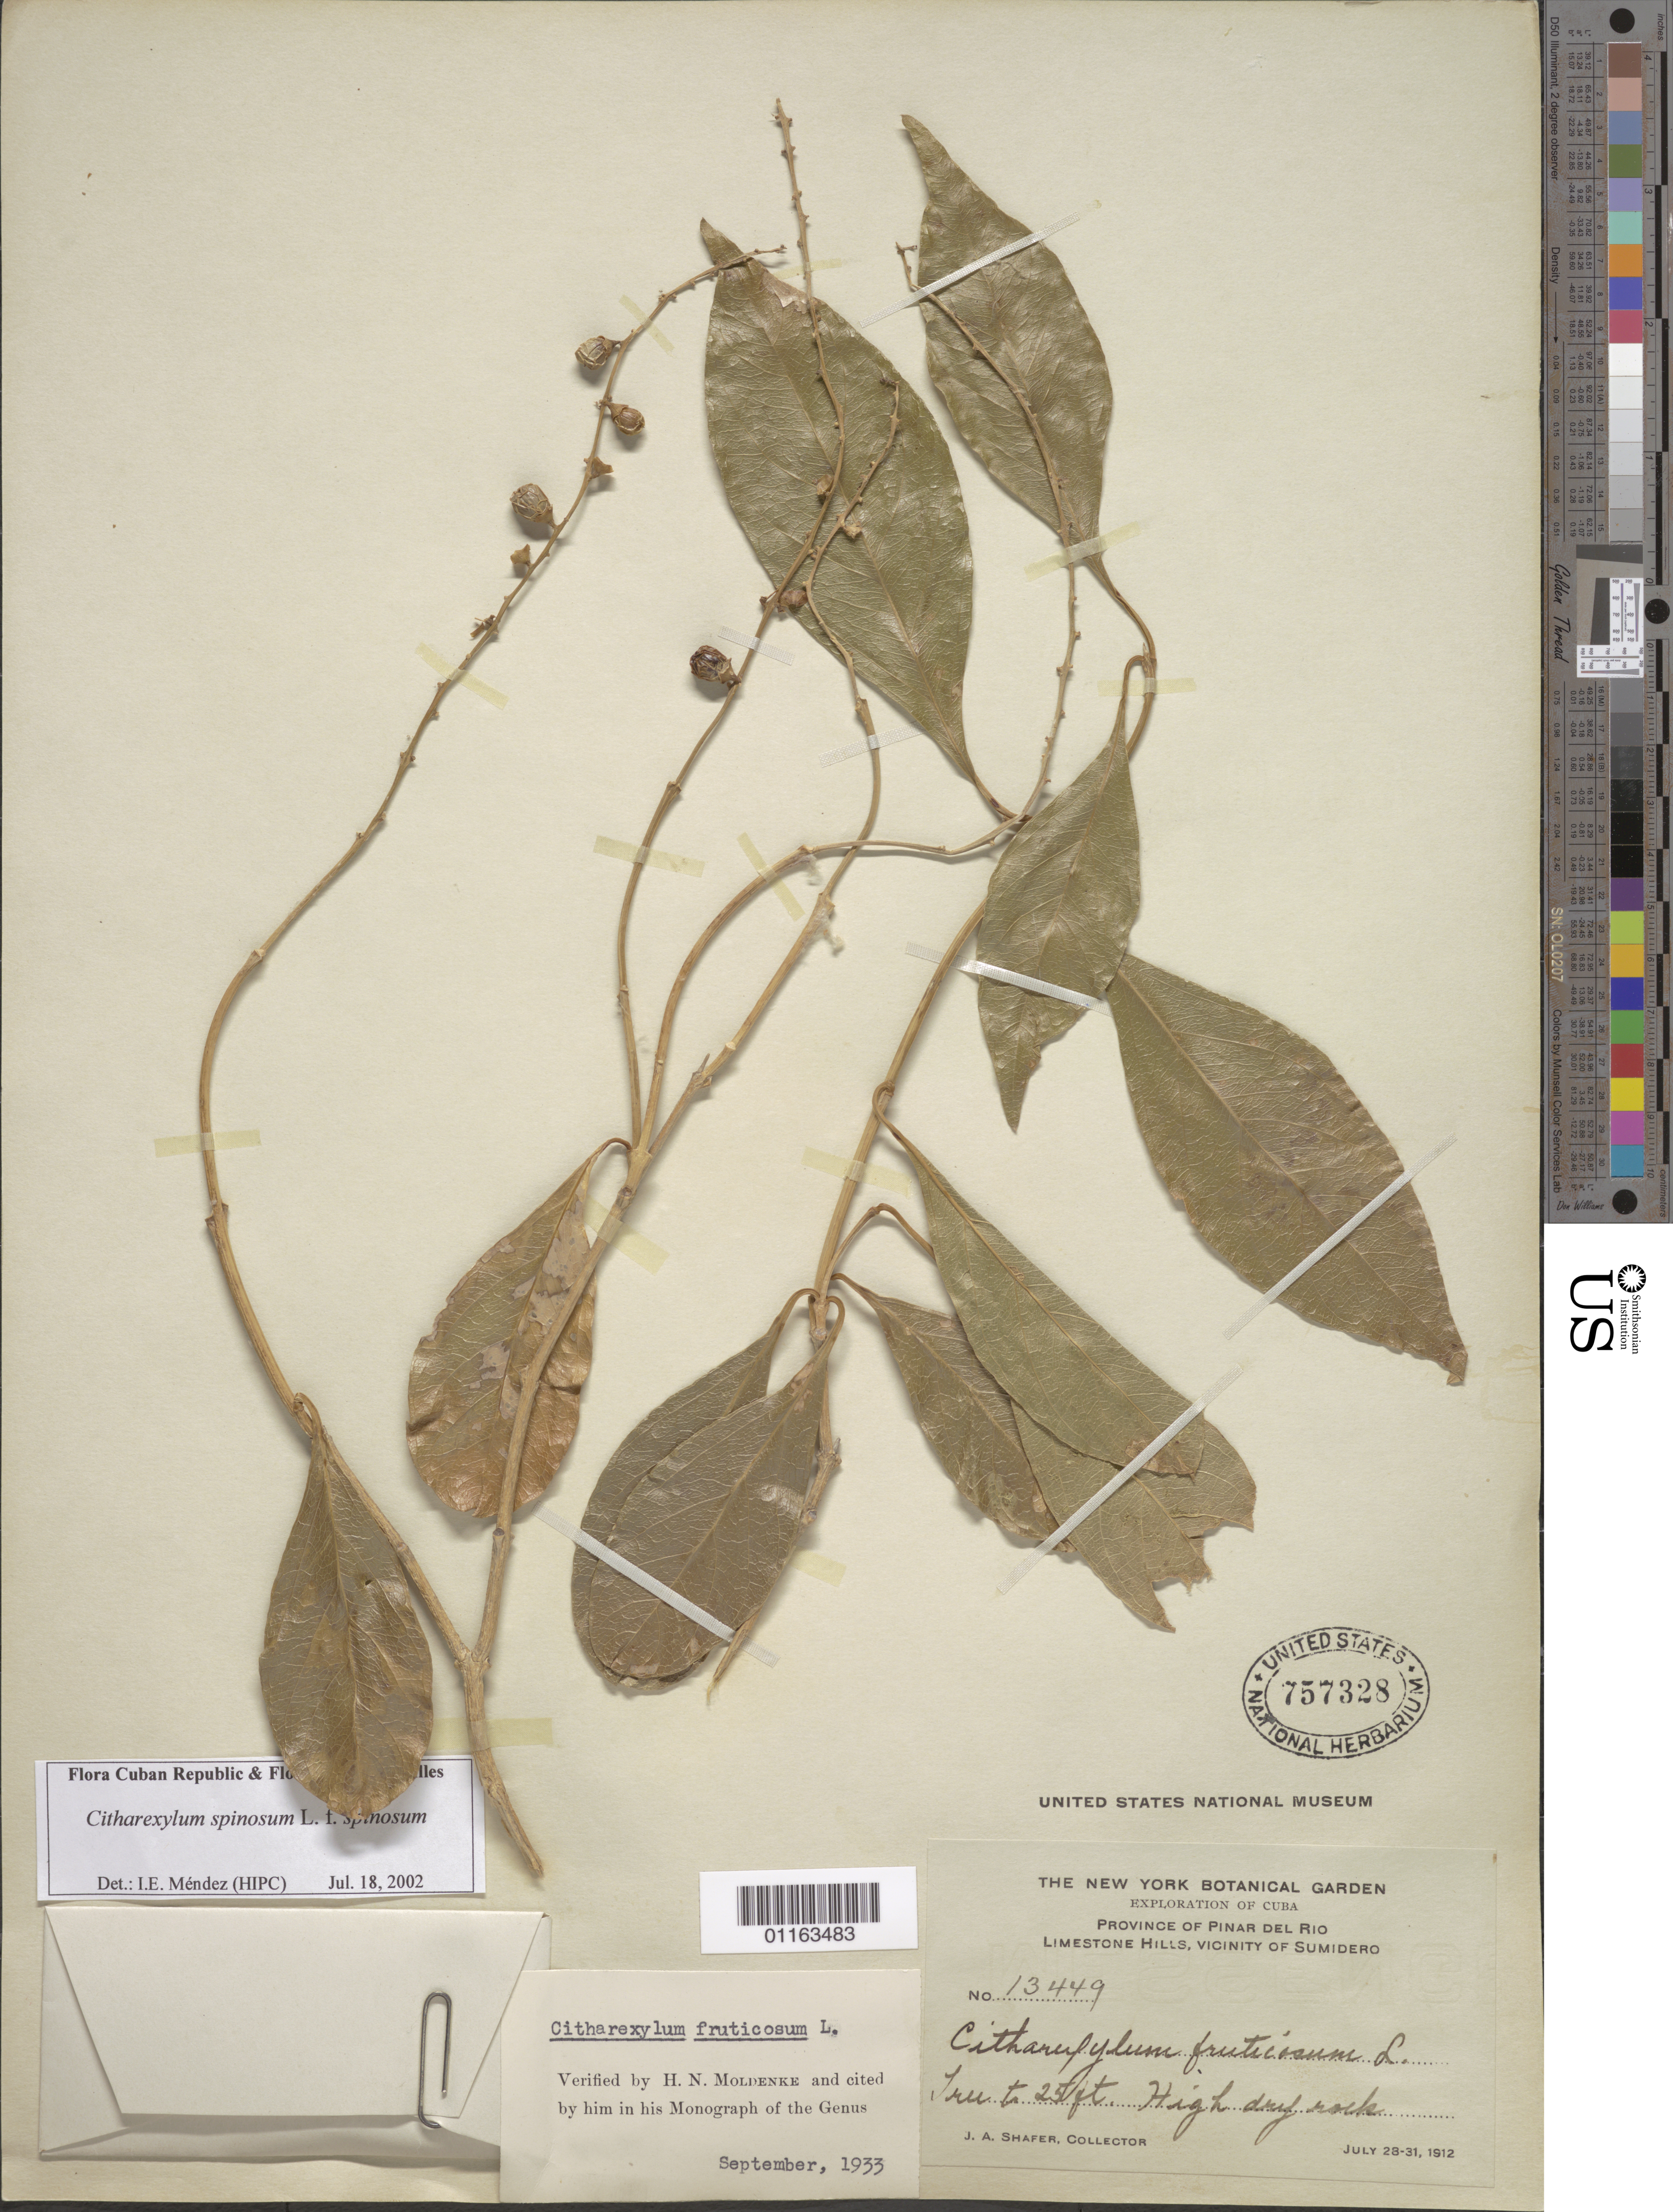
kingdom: Plantae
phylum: Tracheophyta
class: Magnoliopsida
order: Lamiales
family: Verbenaceae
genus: Citharexylum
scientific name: Citharexylum spinosum f. spinosum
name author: L.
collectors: J. A. Shafer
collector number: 13449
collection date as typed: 28 Jul 1912 to 31 Jul 1912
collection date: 1912-07-28/1912-07-31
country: Cuba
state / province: Pinar del Rio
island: Cuba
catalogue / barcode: US 757328